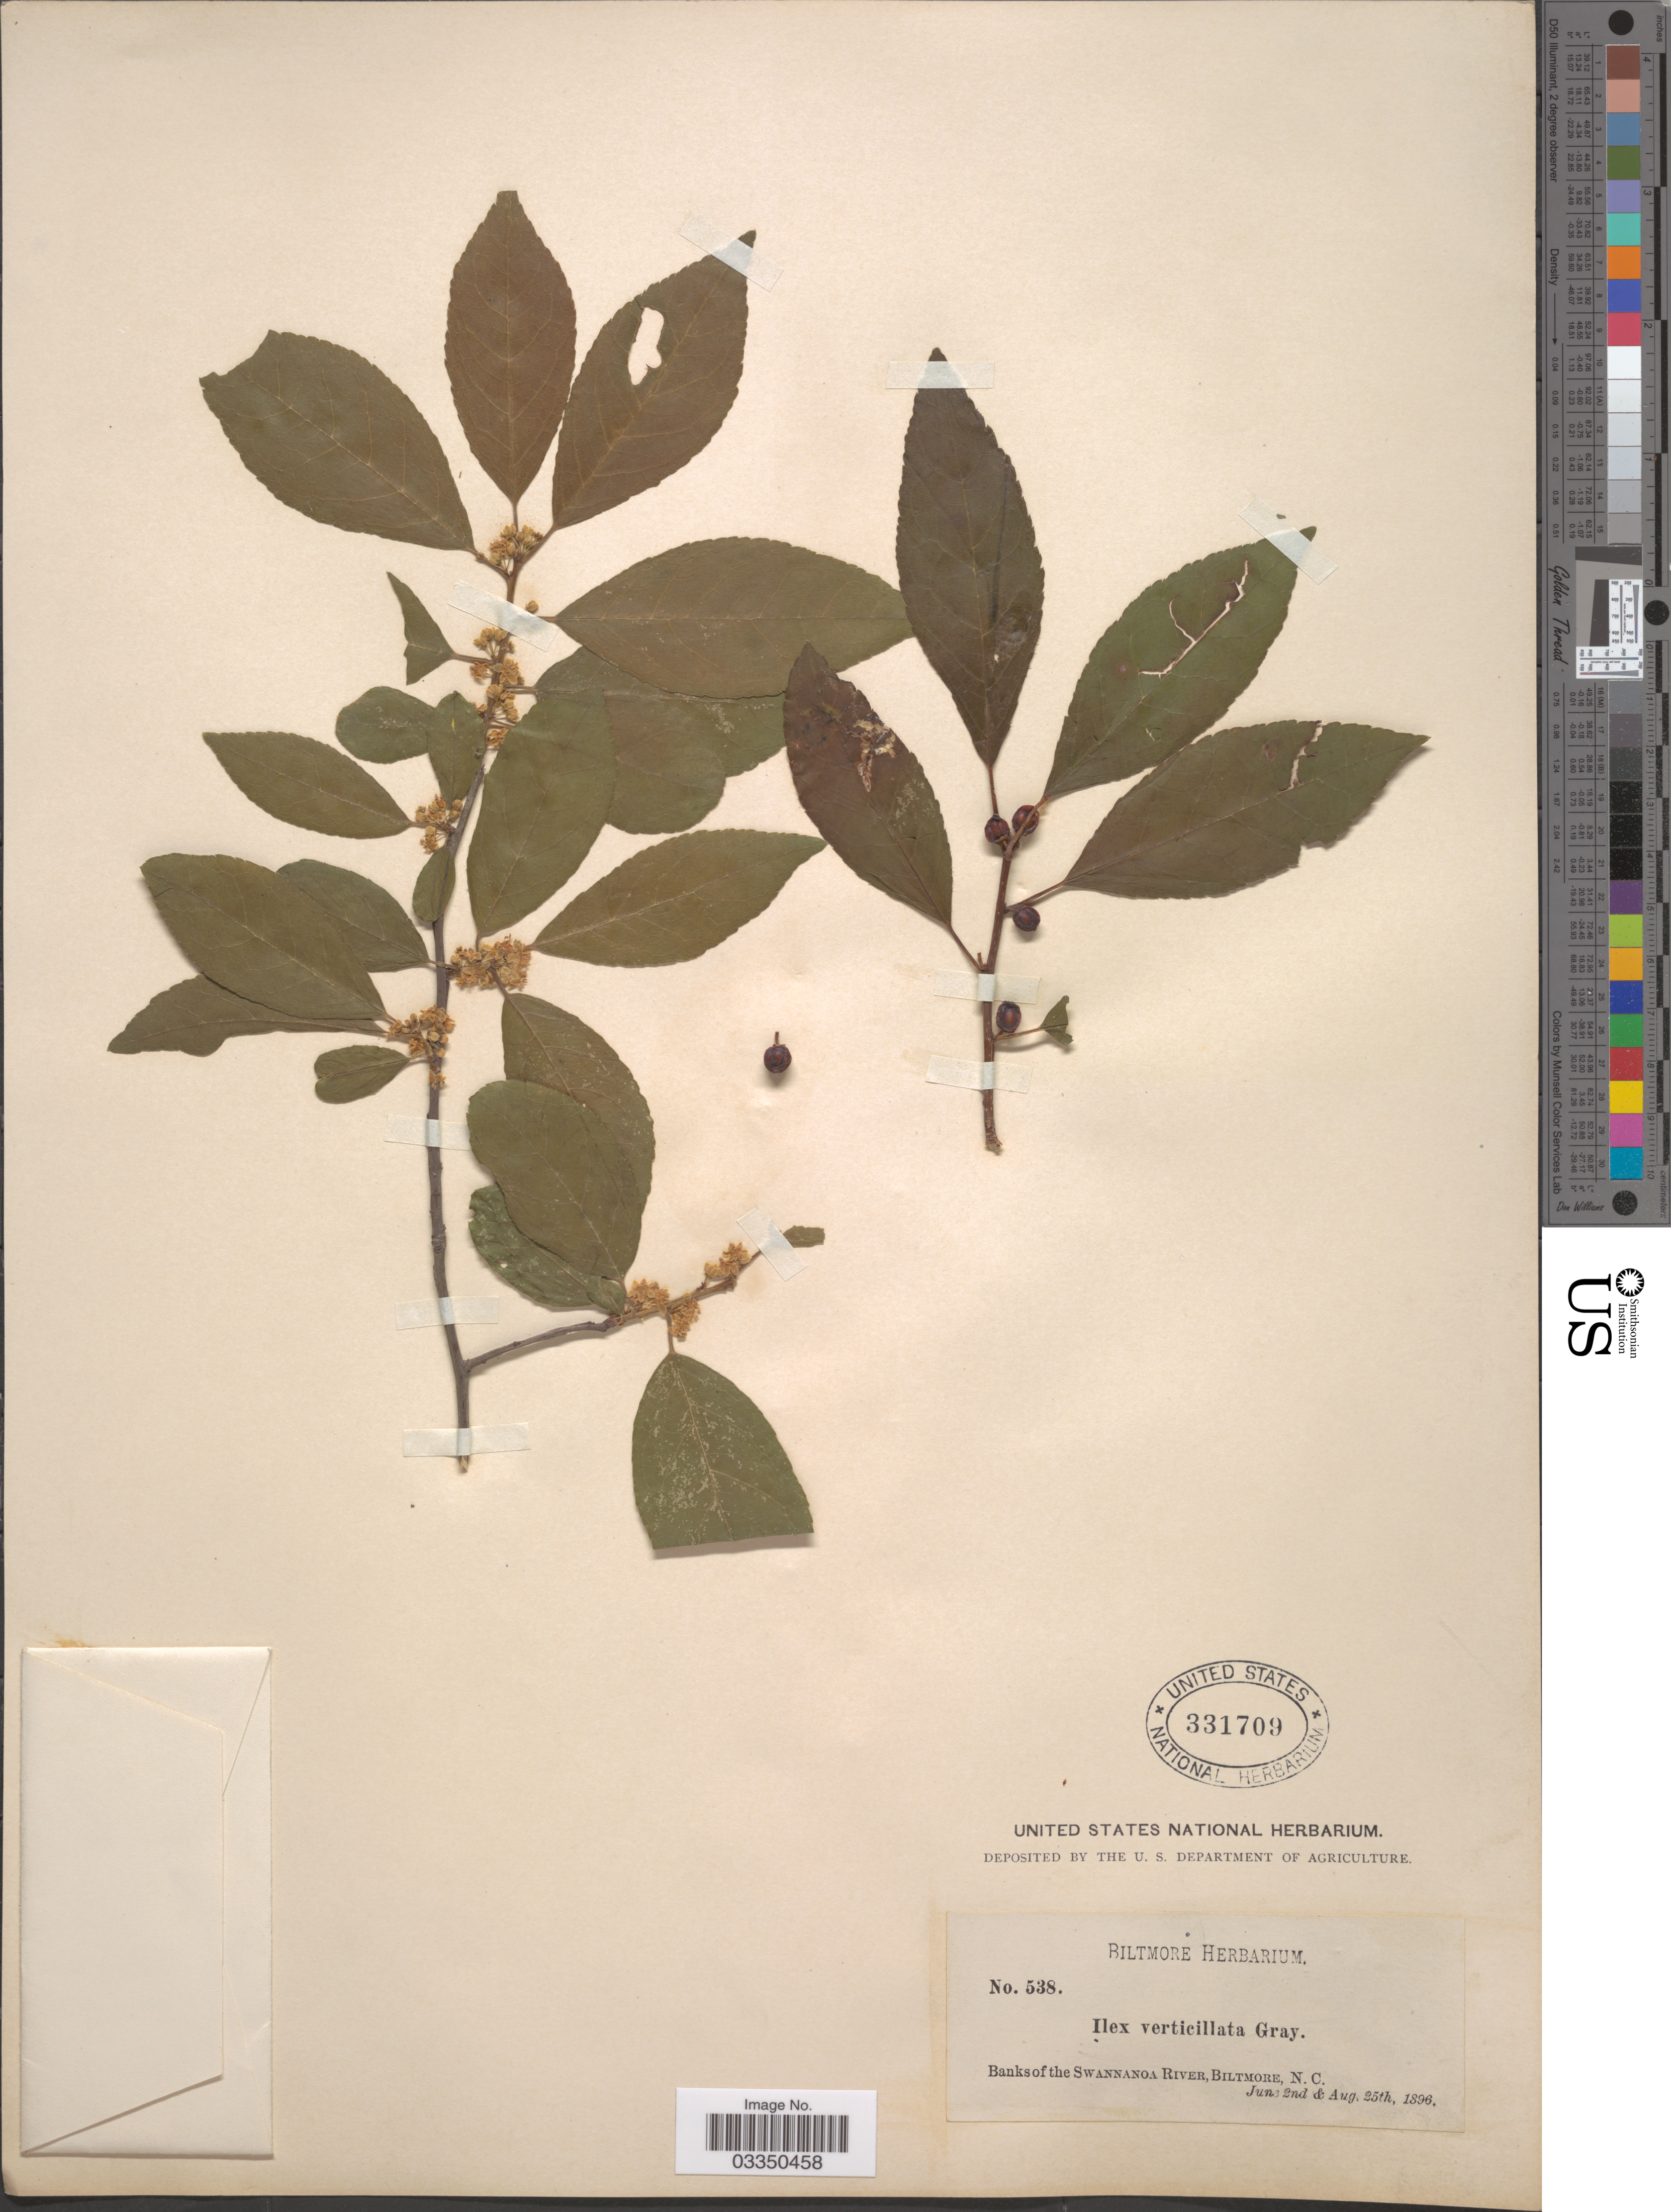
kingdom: Plantae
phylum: Tracheophyta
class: Magnoliopsida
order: Aquifoliales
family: Aquifoliaceae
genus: Ilex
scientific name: Ilex verticillata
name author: (L.) A. Gray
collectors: ex herb. Biltmore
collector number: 538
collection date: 1896-06-02/1896-08-25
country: United States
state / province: North Carolina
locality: Banks of the Swannanoa River, Biltmore.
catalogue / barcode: US 331709